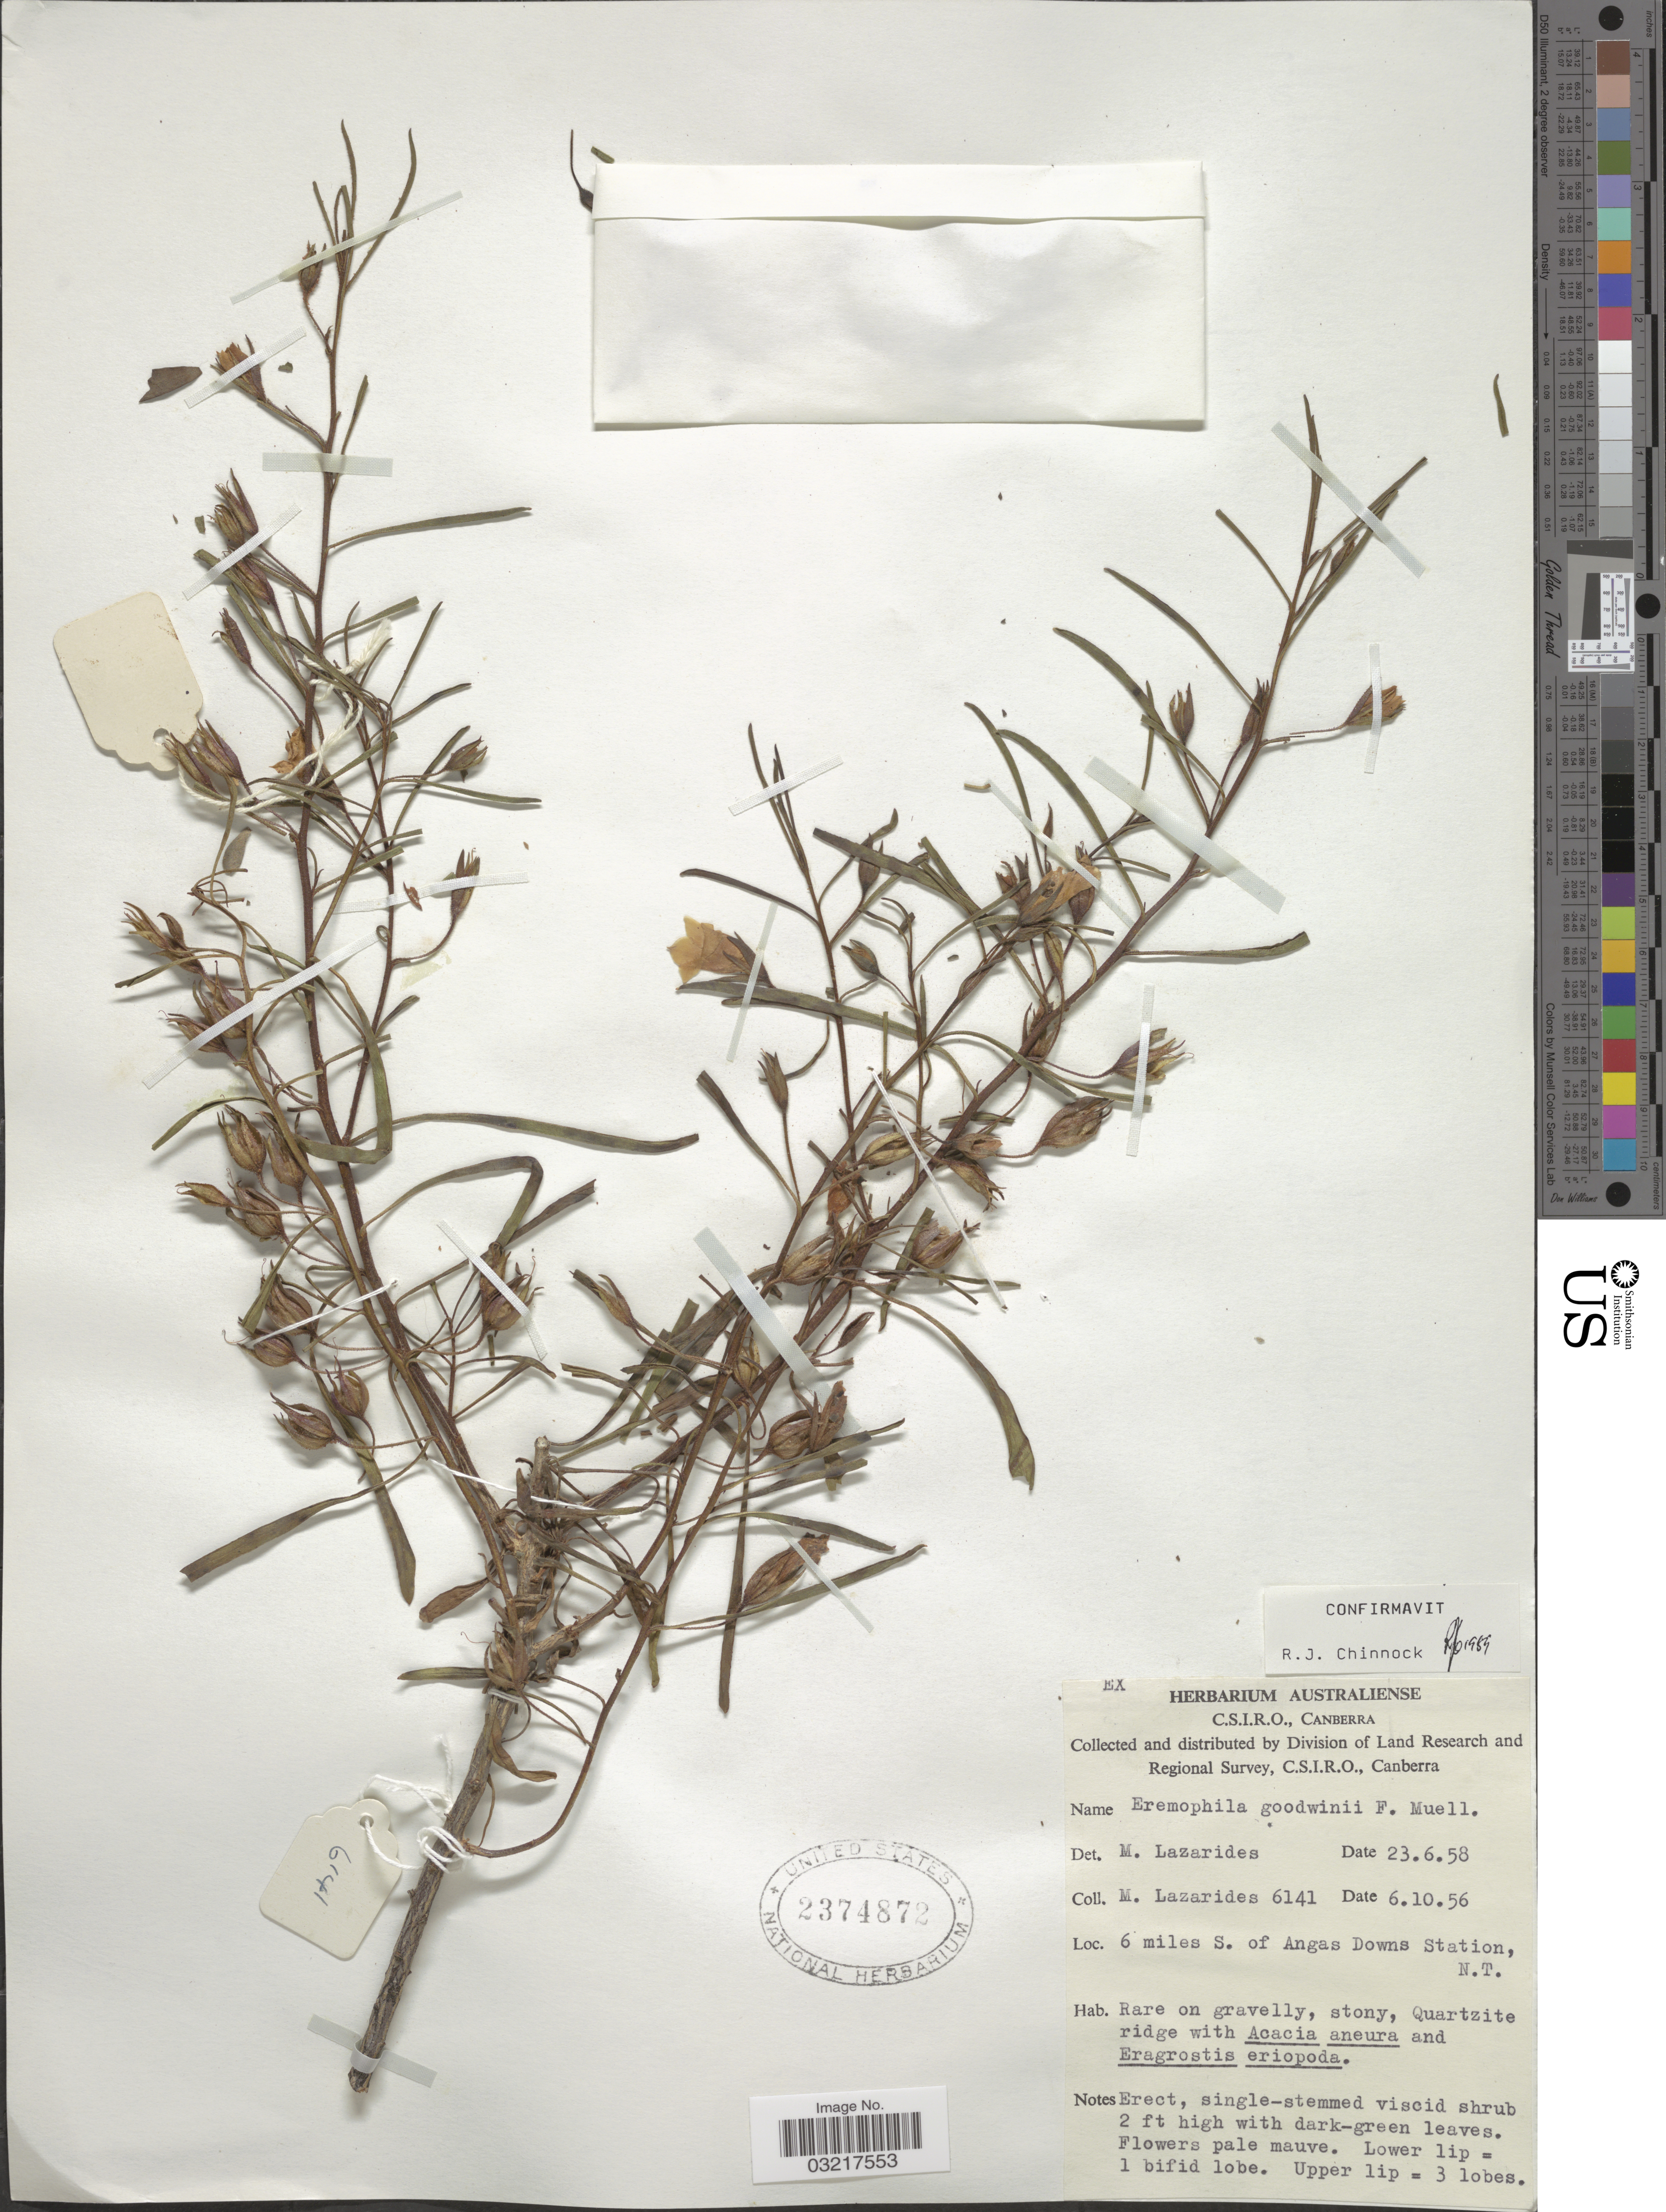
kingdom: Plantae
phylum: Tracheophyta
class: Magnoliopsida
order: Lamiales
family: Scrophulariaceae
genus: Eremophila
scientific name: Eremophila goodwinii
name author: F. Muell.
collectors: M. Lazarides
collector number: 6141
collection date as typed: Transcribed d/m/y: 6/10/56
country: Australia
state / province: Northern Territory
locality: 6 miles S. of Angas Downs Station, N.T.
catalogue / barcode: US 2374872